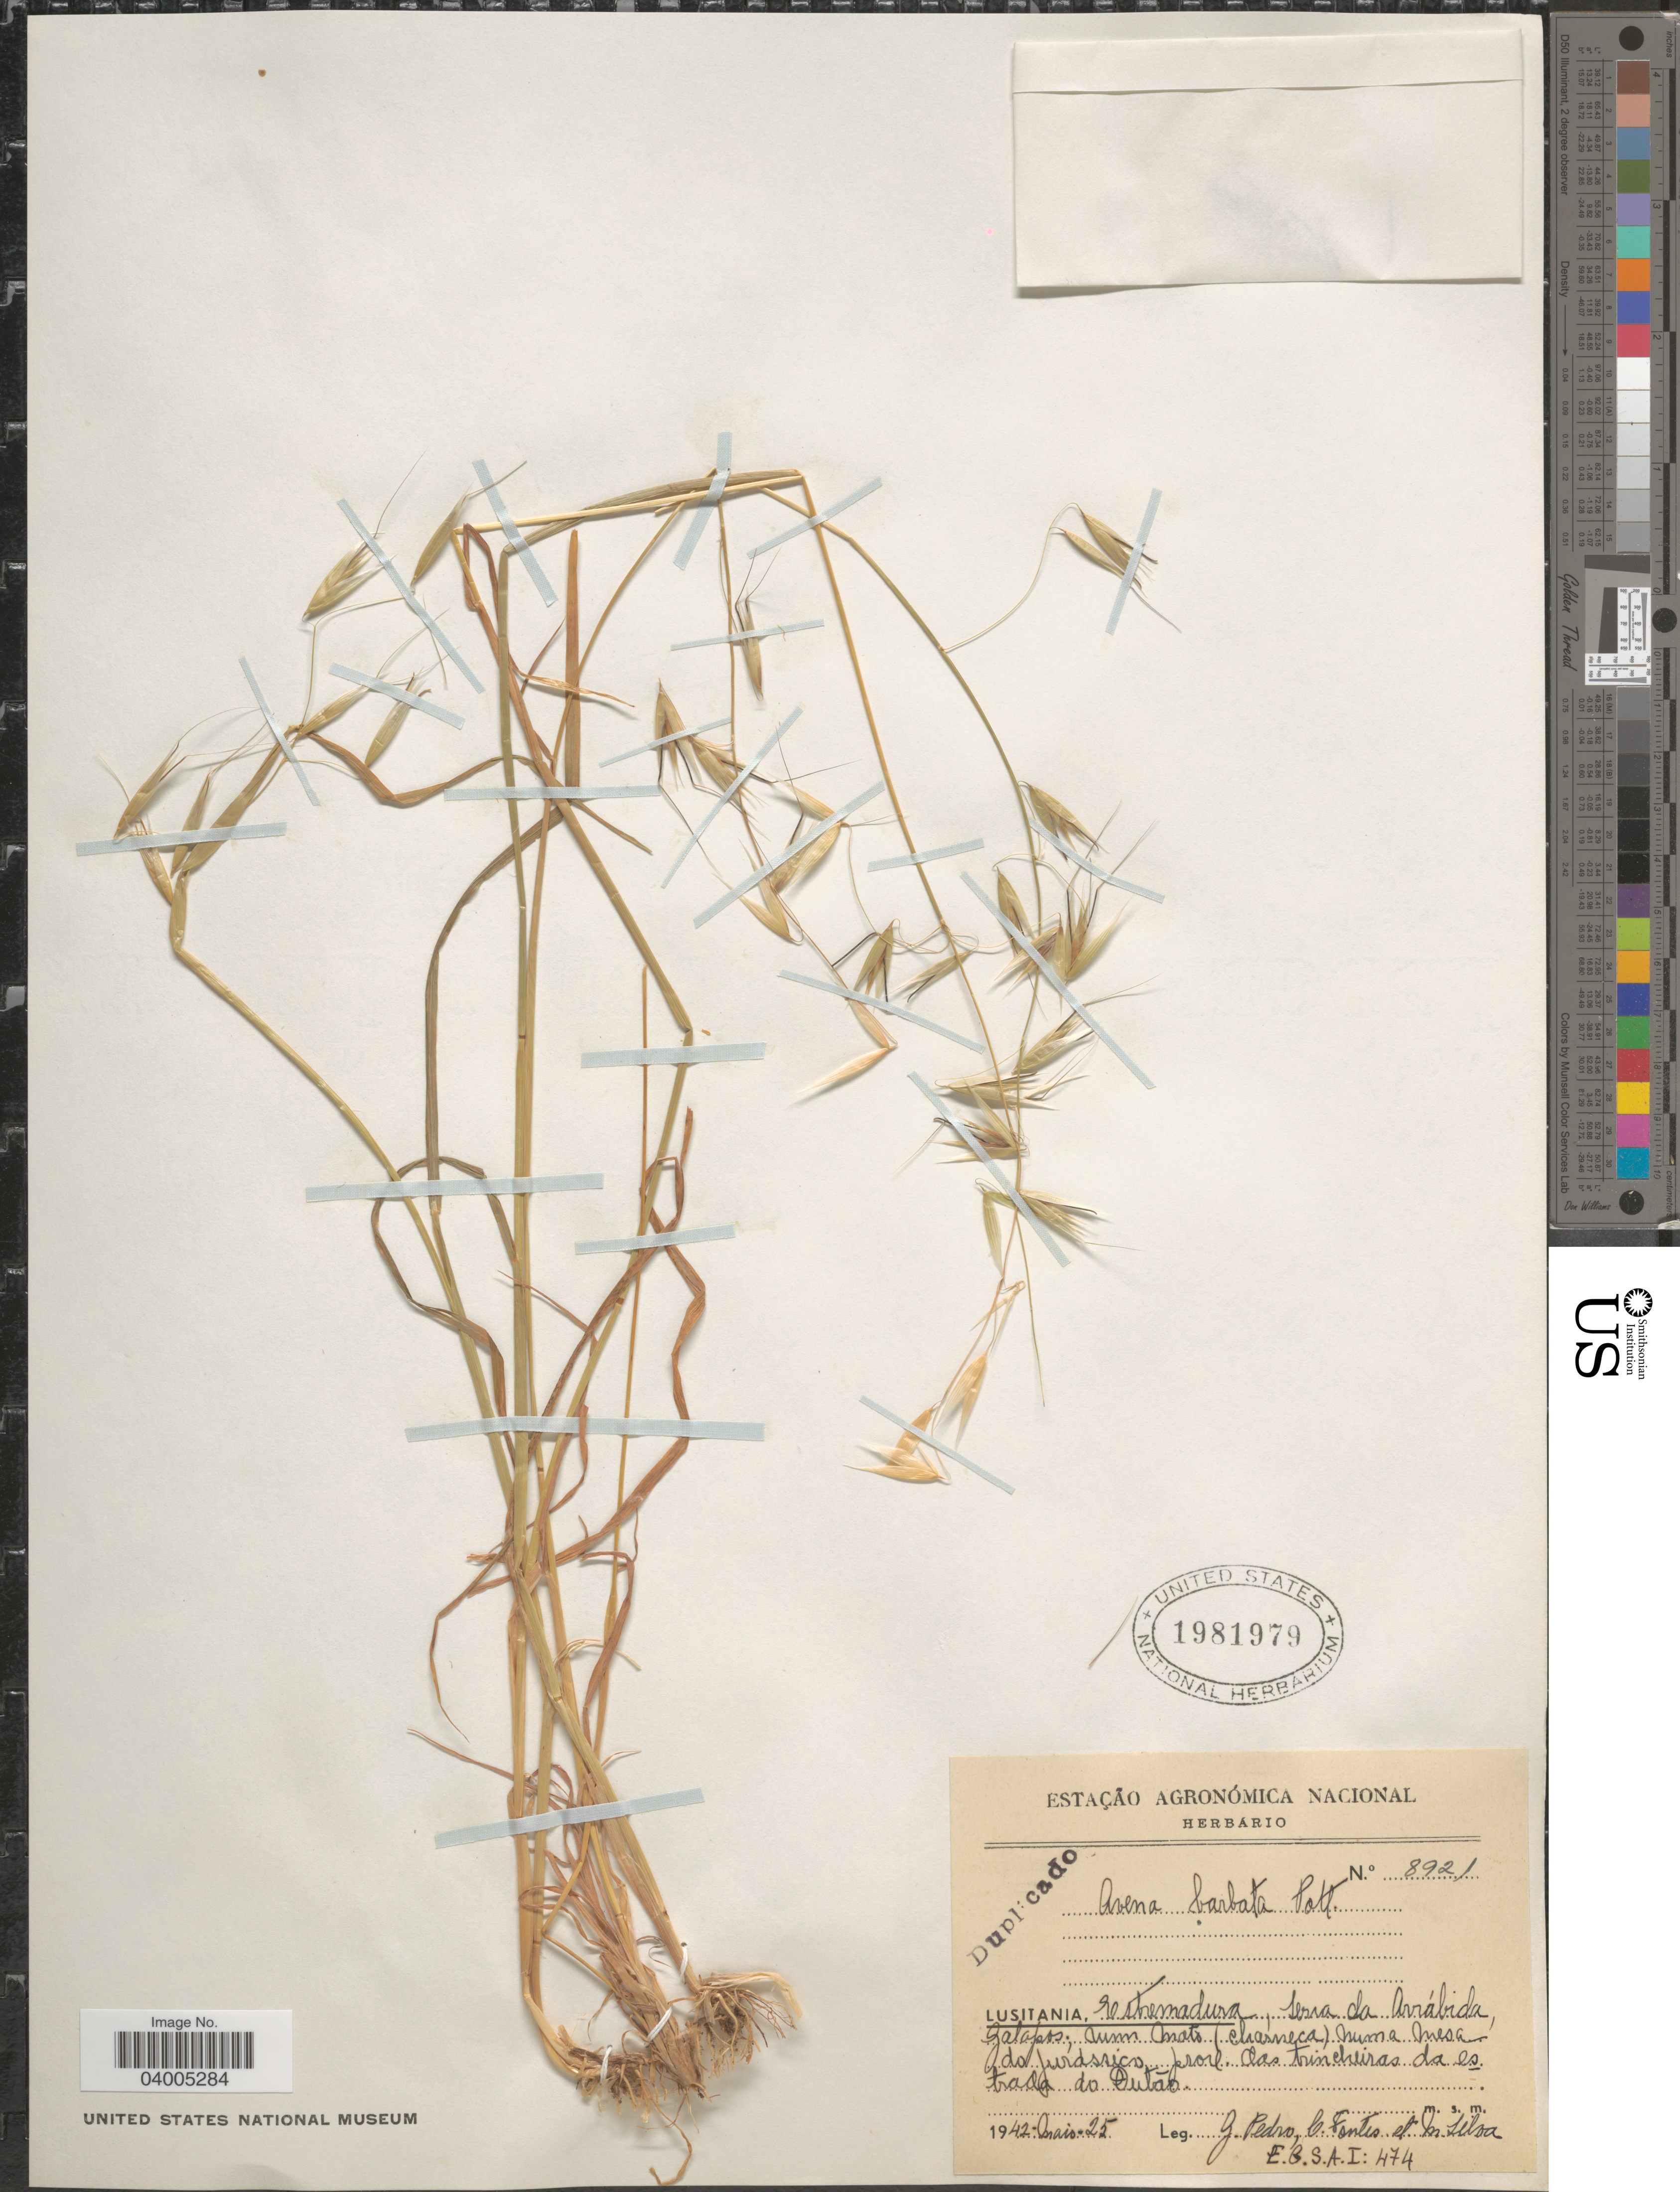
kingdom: Plantae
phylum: Tracheophyta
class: Liliopsida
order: Poales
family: Poaceae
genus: Avena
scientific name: Avena barbata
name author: Pott ex Link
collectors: G. Pedro, C. Fontes & M. Liha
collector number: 474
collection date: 1942-05-25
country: Portugal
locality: Lusitania, Estremadura, Serra da Arrábida, Galapos; Aum Mato (charneca) numa mesa do Jurdssico prov. Aas trinchuras da es trada do Dutao. [interpreted]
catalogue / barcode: US 1981979